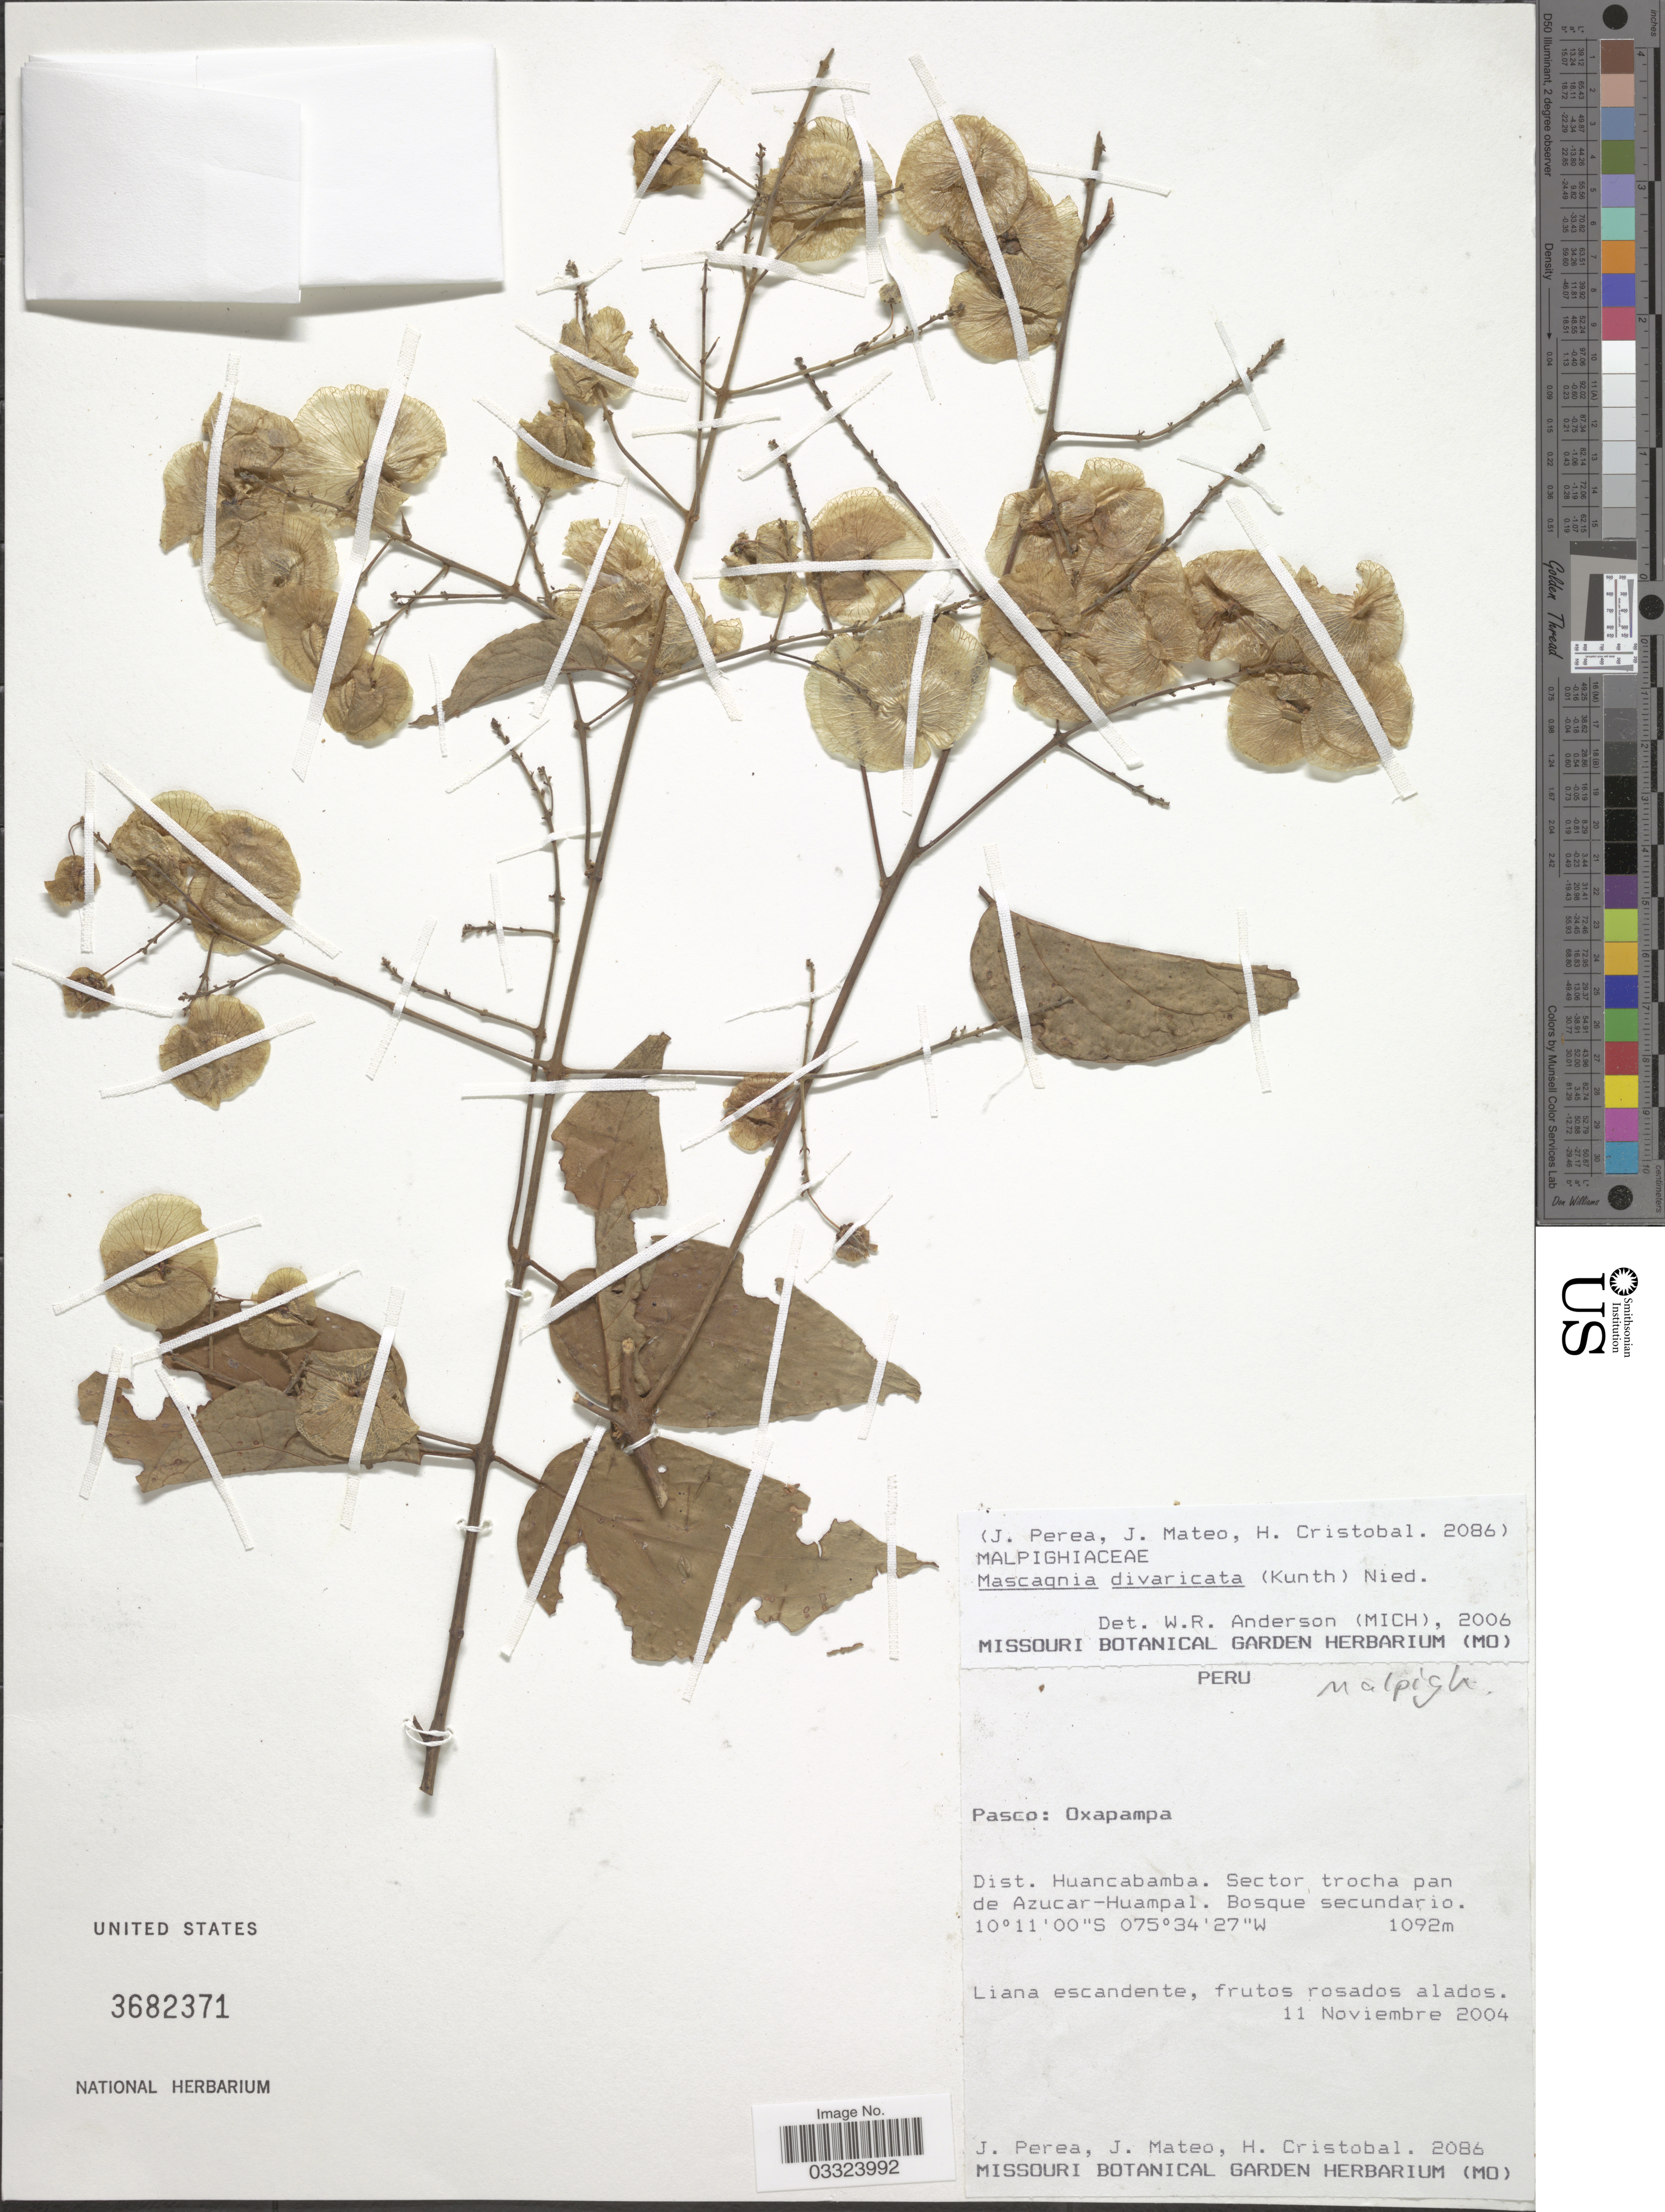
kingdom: Plantae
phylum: Tracheophyta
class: Magnoliopsida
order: Malpighiales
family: Malpighiaceae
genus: Mascagnia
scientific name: Mascagnia divaricata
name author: (Kunth) Nied.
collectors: J. Perea, J. Mateo & H. Cristobal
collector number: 2086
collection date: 2004-11-11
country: Peru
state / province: Pasco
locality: Oxapampa, Dist. Huancabamba. Sector trocha pan de Azucar-Huampal.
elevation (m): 1092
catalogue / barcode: US 3682371